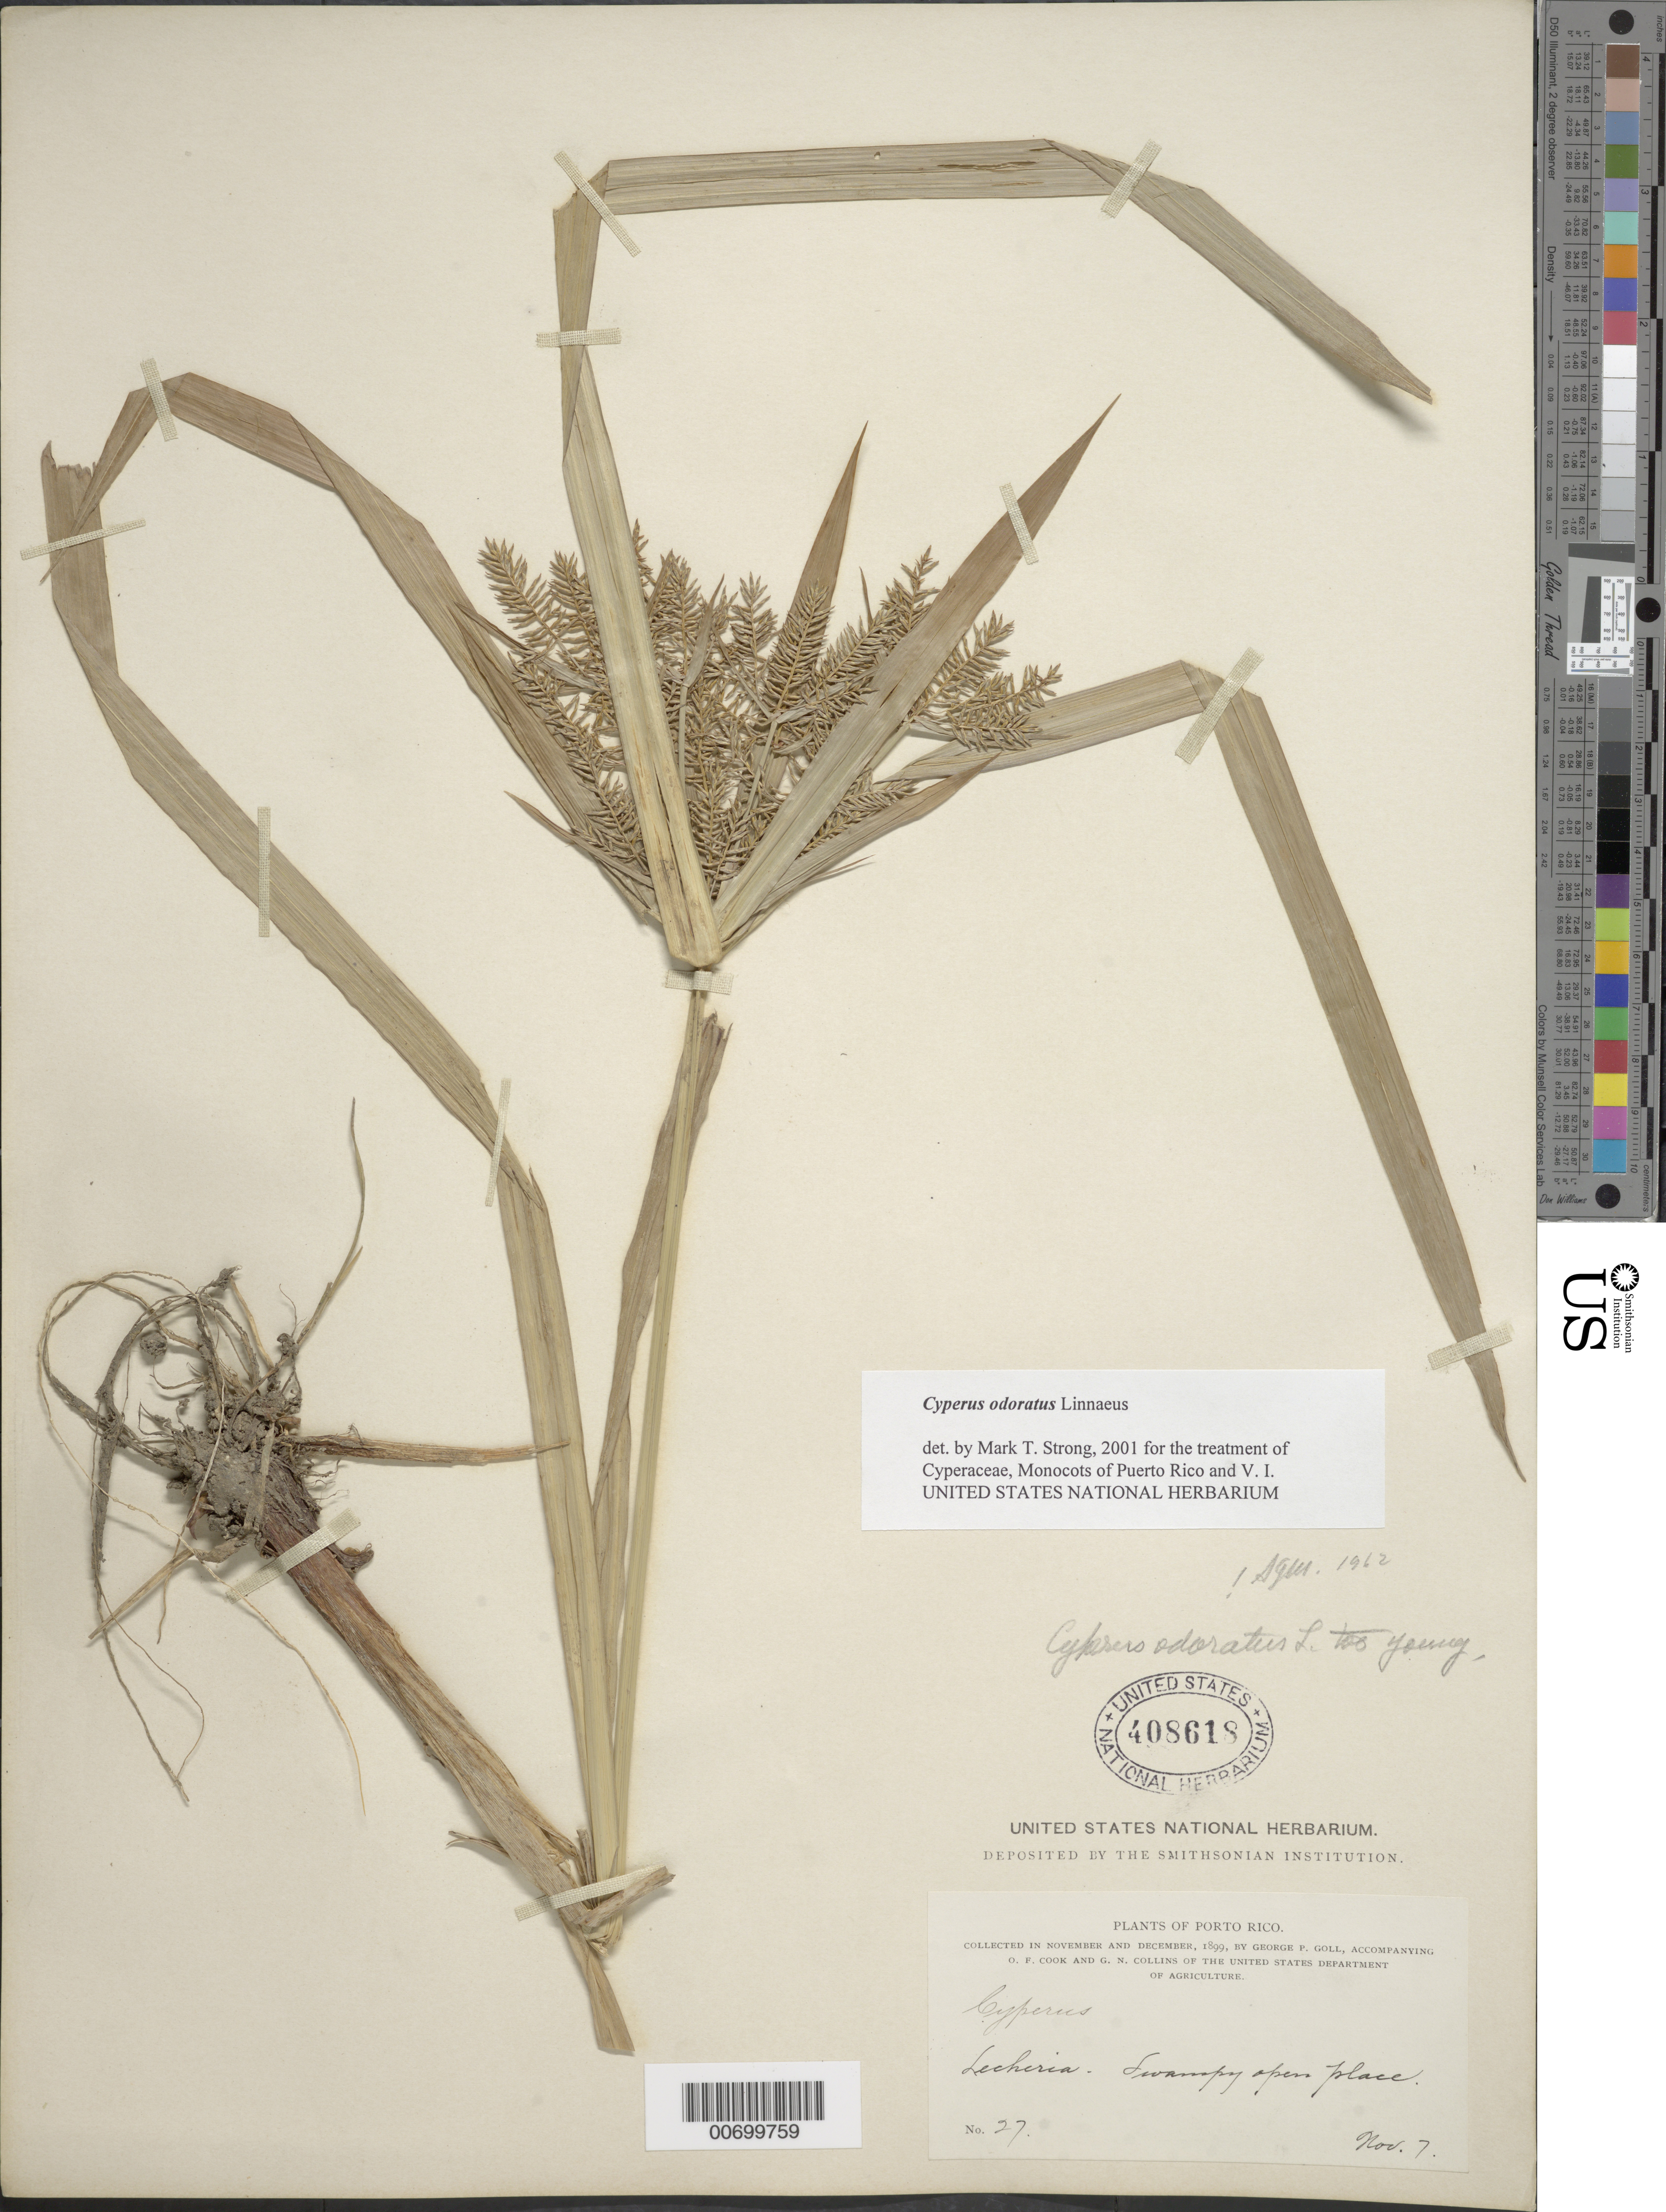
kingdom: Plantae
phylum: Tracheophyta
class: Liliopsida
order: Poales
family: Cyperaceae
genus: Cyperus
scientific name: Cyperus odoratus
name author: L.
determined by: Strong, M. T., (US), Smithsonian Institution - National Museum of Natural History (UNITED STATES)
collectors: G. Goll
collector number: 27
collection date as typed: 07 Nov 1899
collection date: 1899-11-07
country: Puerto Rico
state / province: San Juan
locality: Lecheria.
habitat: Swampy open place.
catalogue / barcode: US 408618